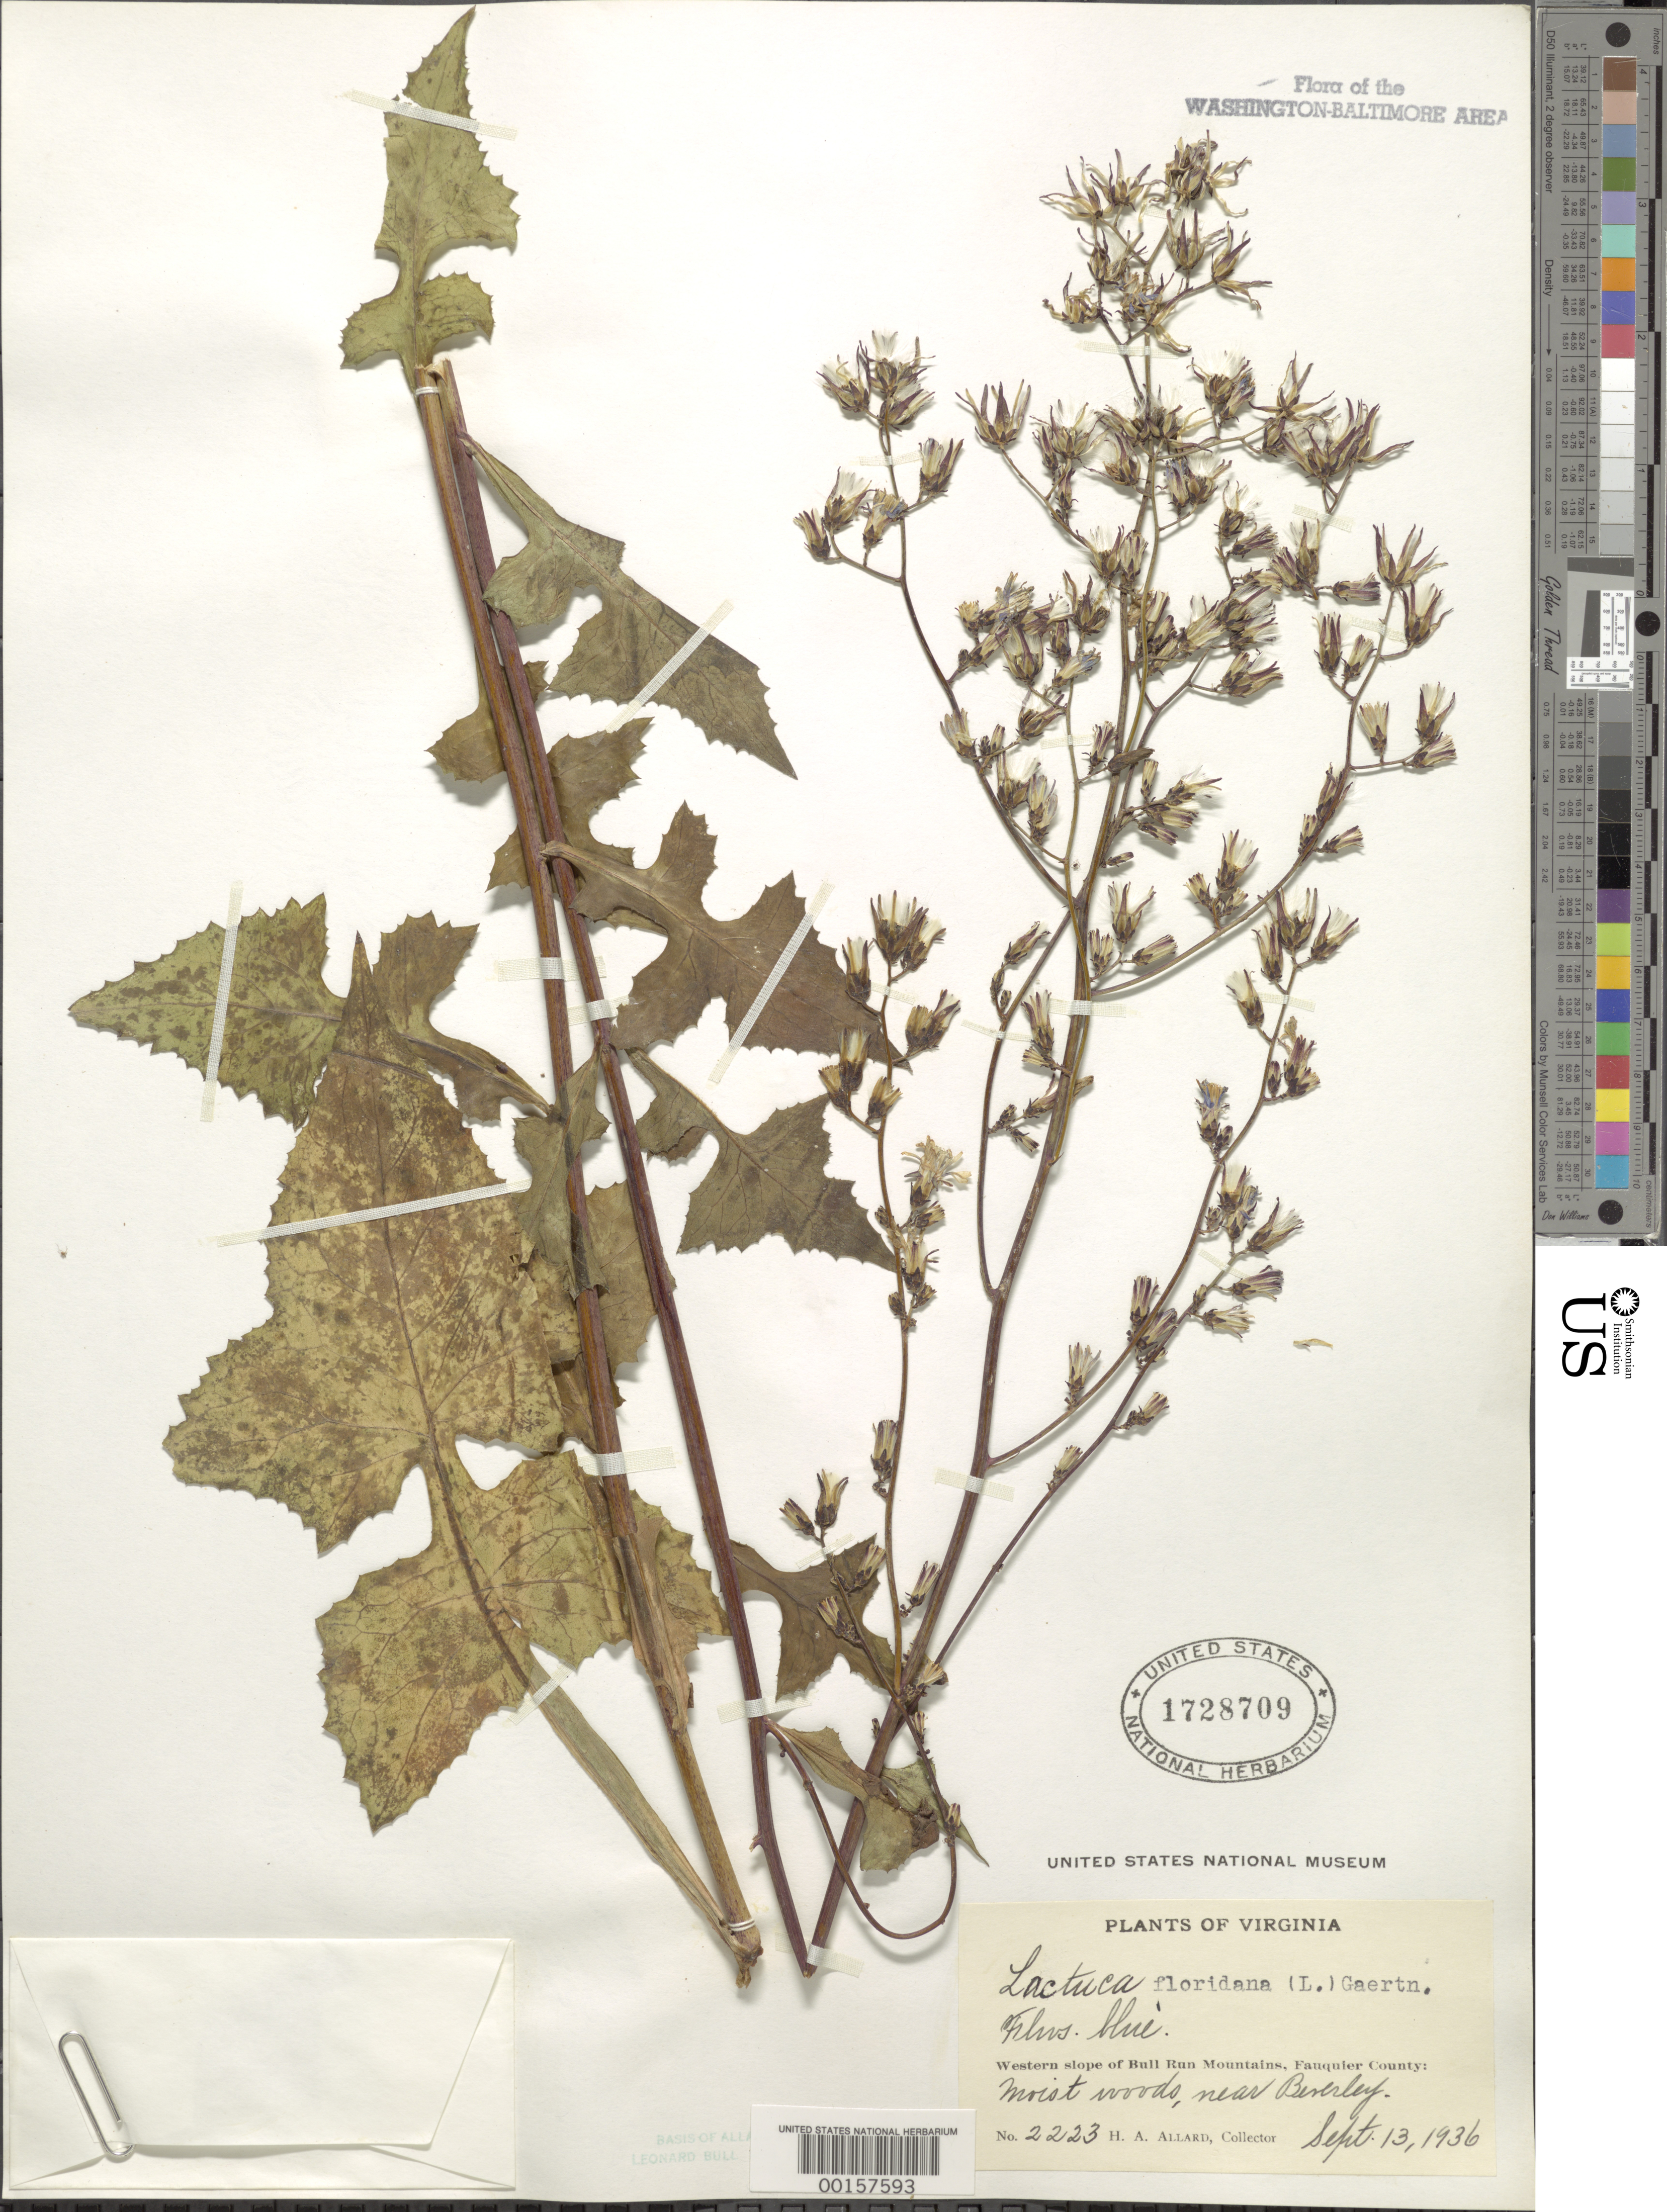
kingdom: Plantae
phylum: Tracheophyta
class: Magnoliopsida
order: Asterales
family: Asteraceae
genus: Lactuca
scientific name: Lactuca floridana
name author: (L.) Gaertn.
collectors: H. A. Allard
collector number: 2223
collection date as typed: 13 Sep 1936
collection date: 1936-09-13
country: United States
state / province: Virginia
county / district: Fauquier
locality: Near Beverley western slope of Bull Run Mountains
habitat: Moist woods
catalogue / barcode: US 1728709